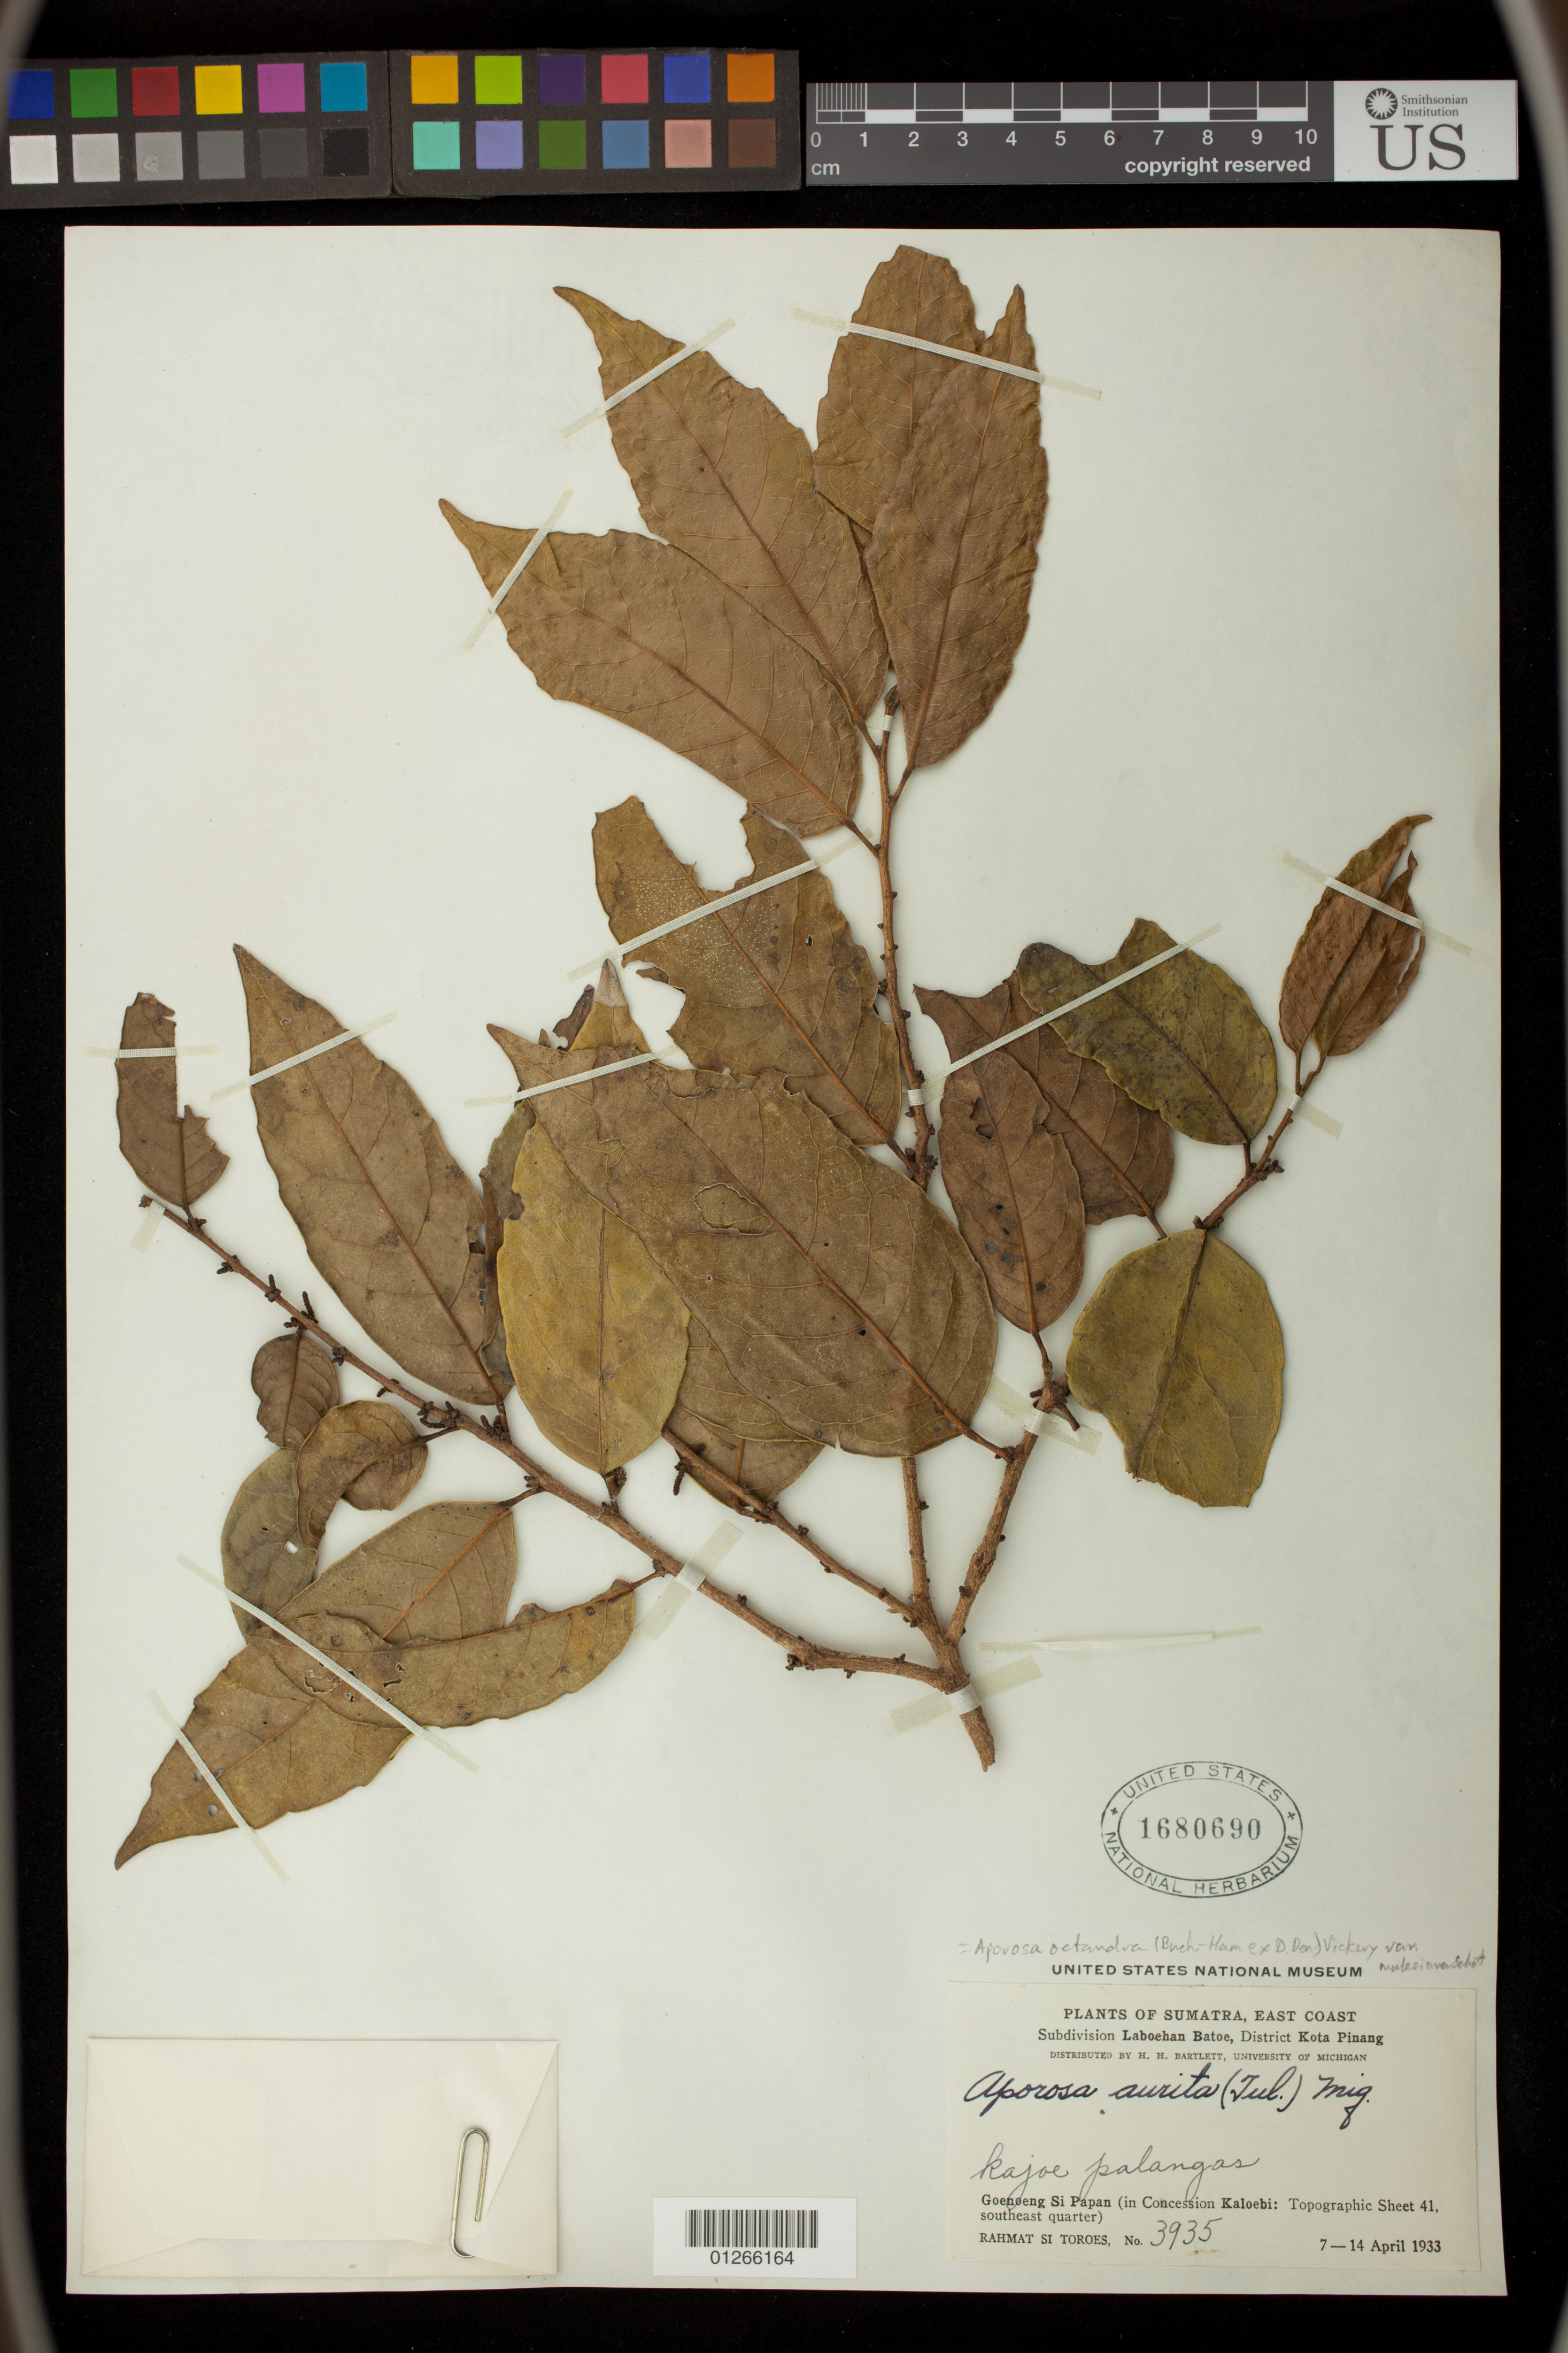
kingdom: Plantae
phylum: Tracheophyta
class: Magnoliopsida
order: Malpighiales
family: Phyllanthaceae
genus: Aporosa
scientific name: Aporosa octandra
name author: (Buch.-Ham. & D. Don) Vickery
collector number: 3935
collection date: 1933-04-07/1933-04-14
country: Indonesia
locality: Sumatra, East Coast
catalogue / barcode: US 1680690